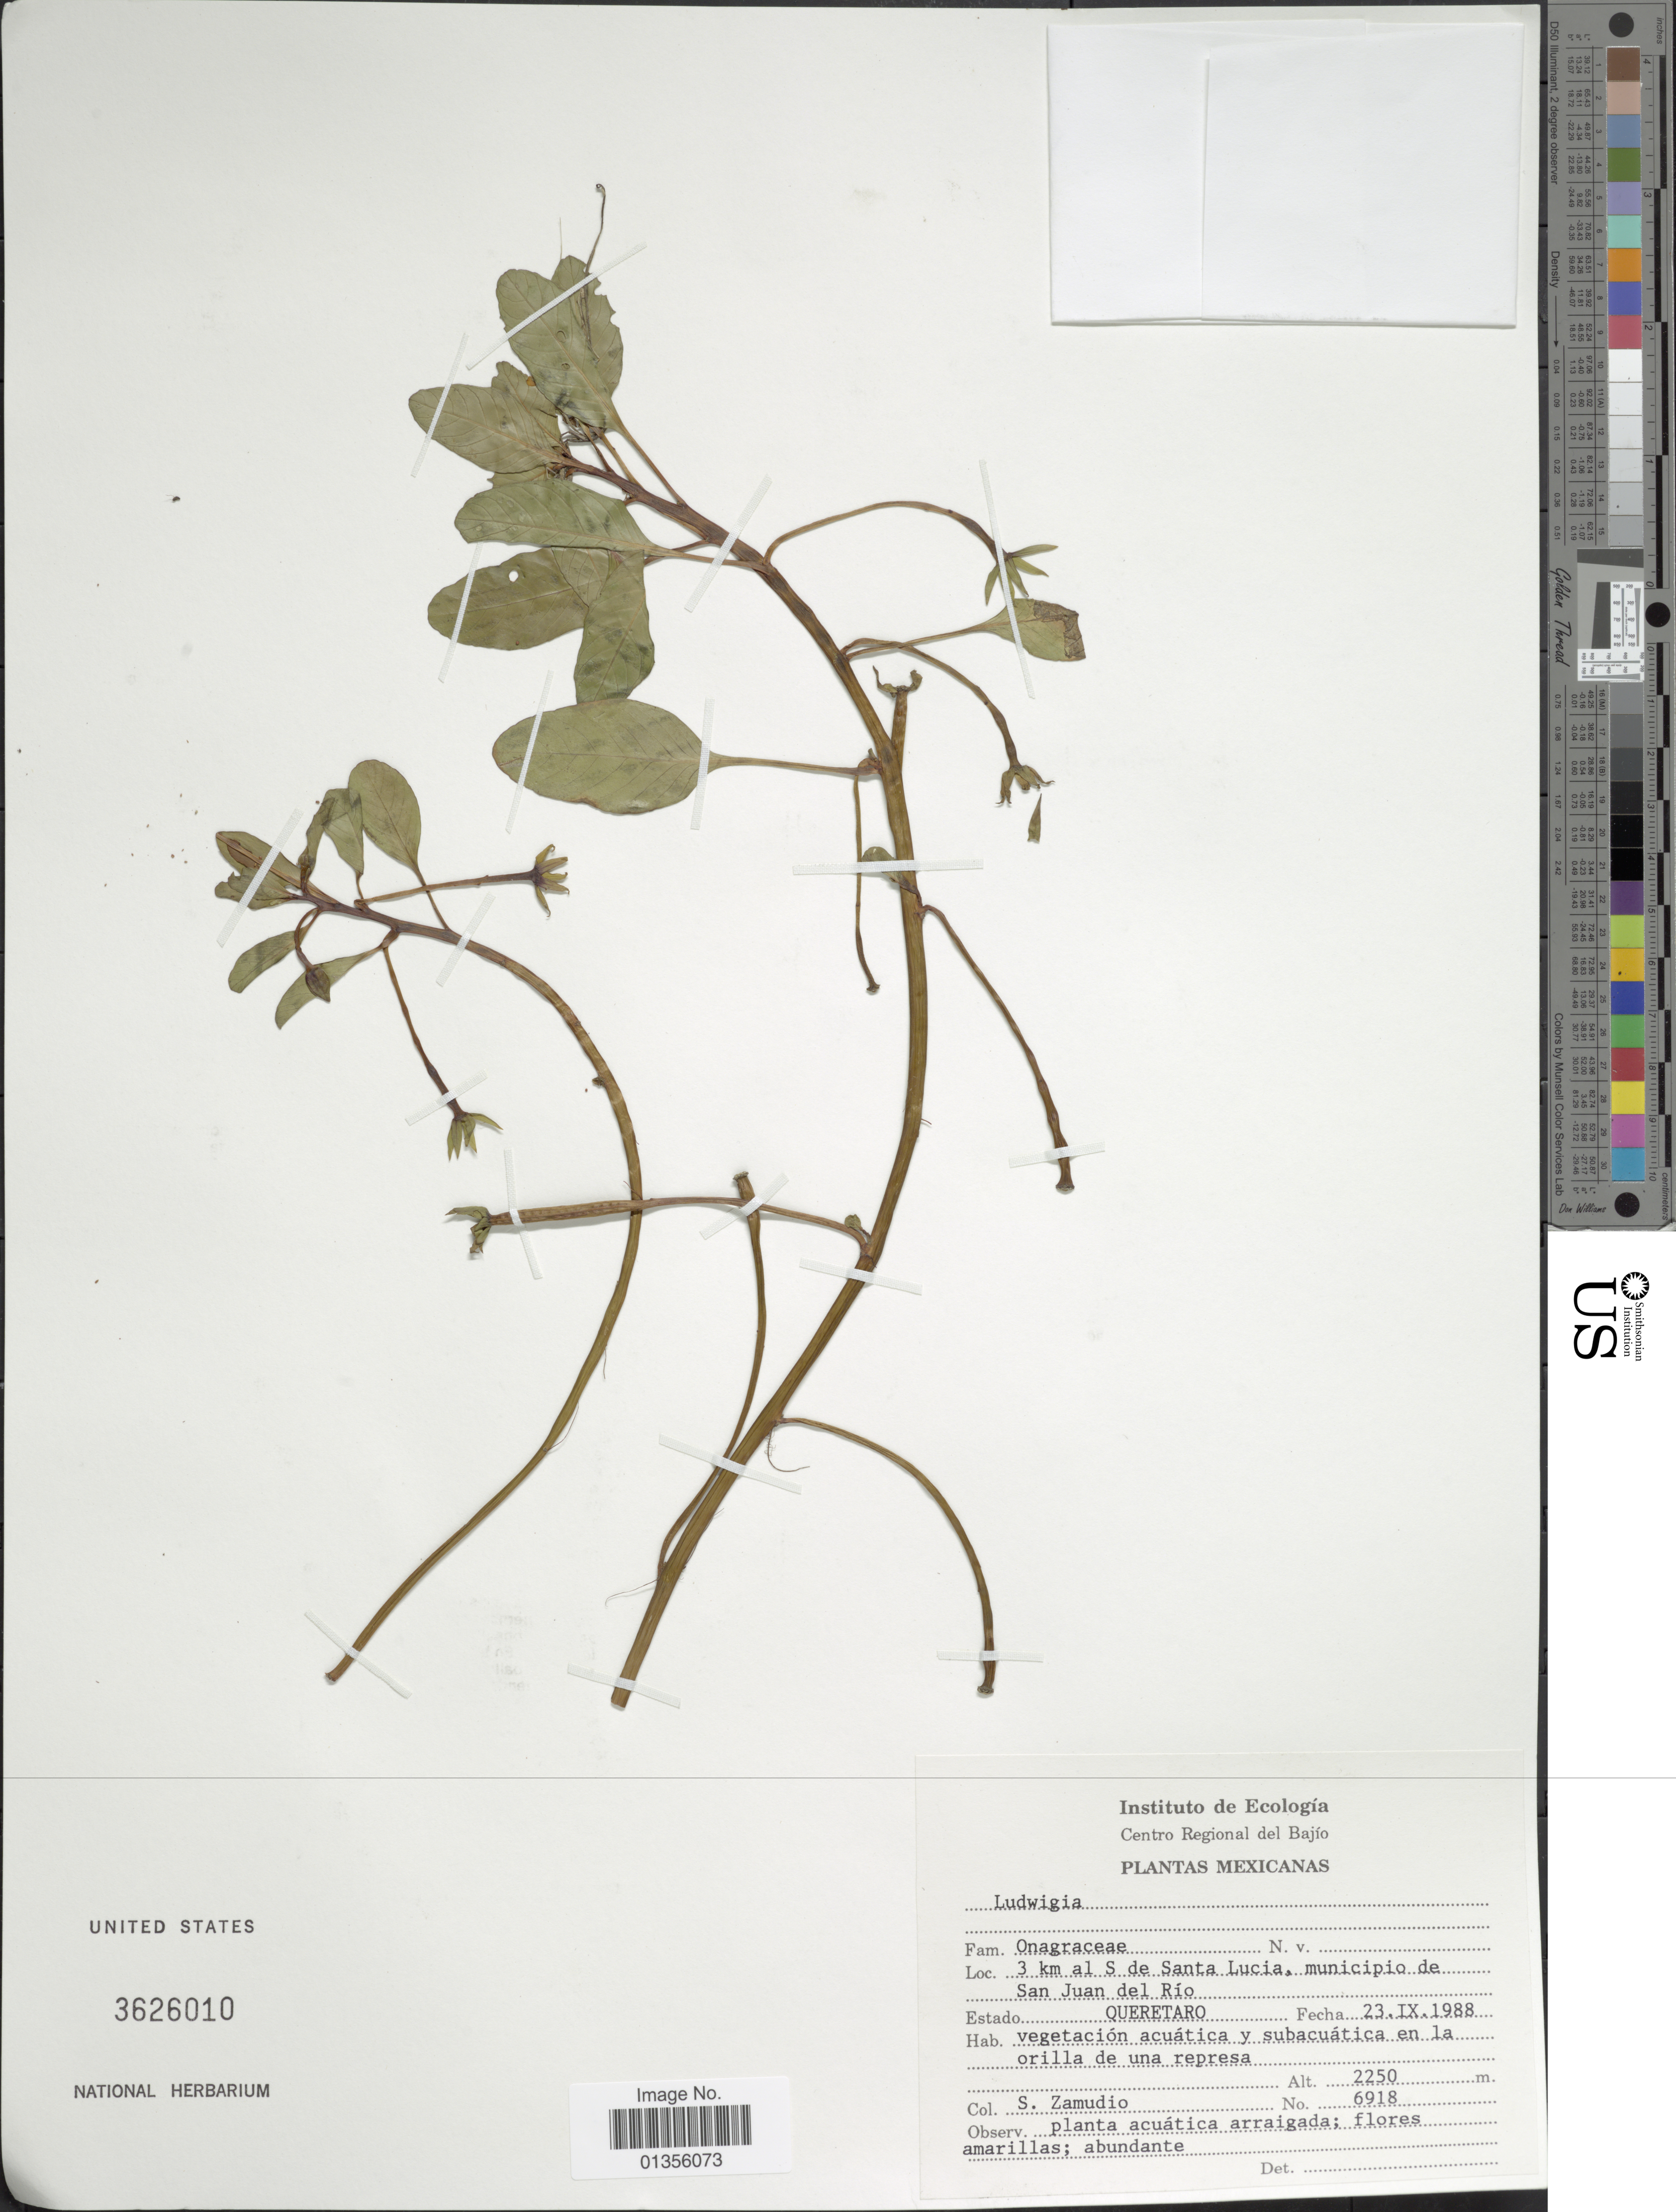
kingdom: Plantae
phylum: Tracheophyta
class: Magnoliopsida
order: Myrtales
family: Onagraceae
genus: Ludwigia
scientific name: Ludwigia sp.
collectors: S. Zamudio Ruíz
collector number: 6918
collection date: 1988-09-23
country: Mexico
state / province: Querétaro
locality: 3 km al S de Santa Lucia, municipio de San Juan del Río. Estado Queretaro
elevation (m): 2250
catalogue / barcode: US 3626010